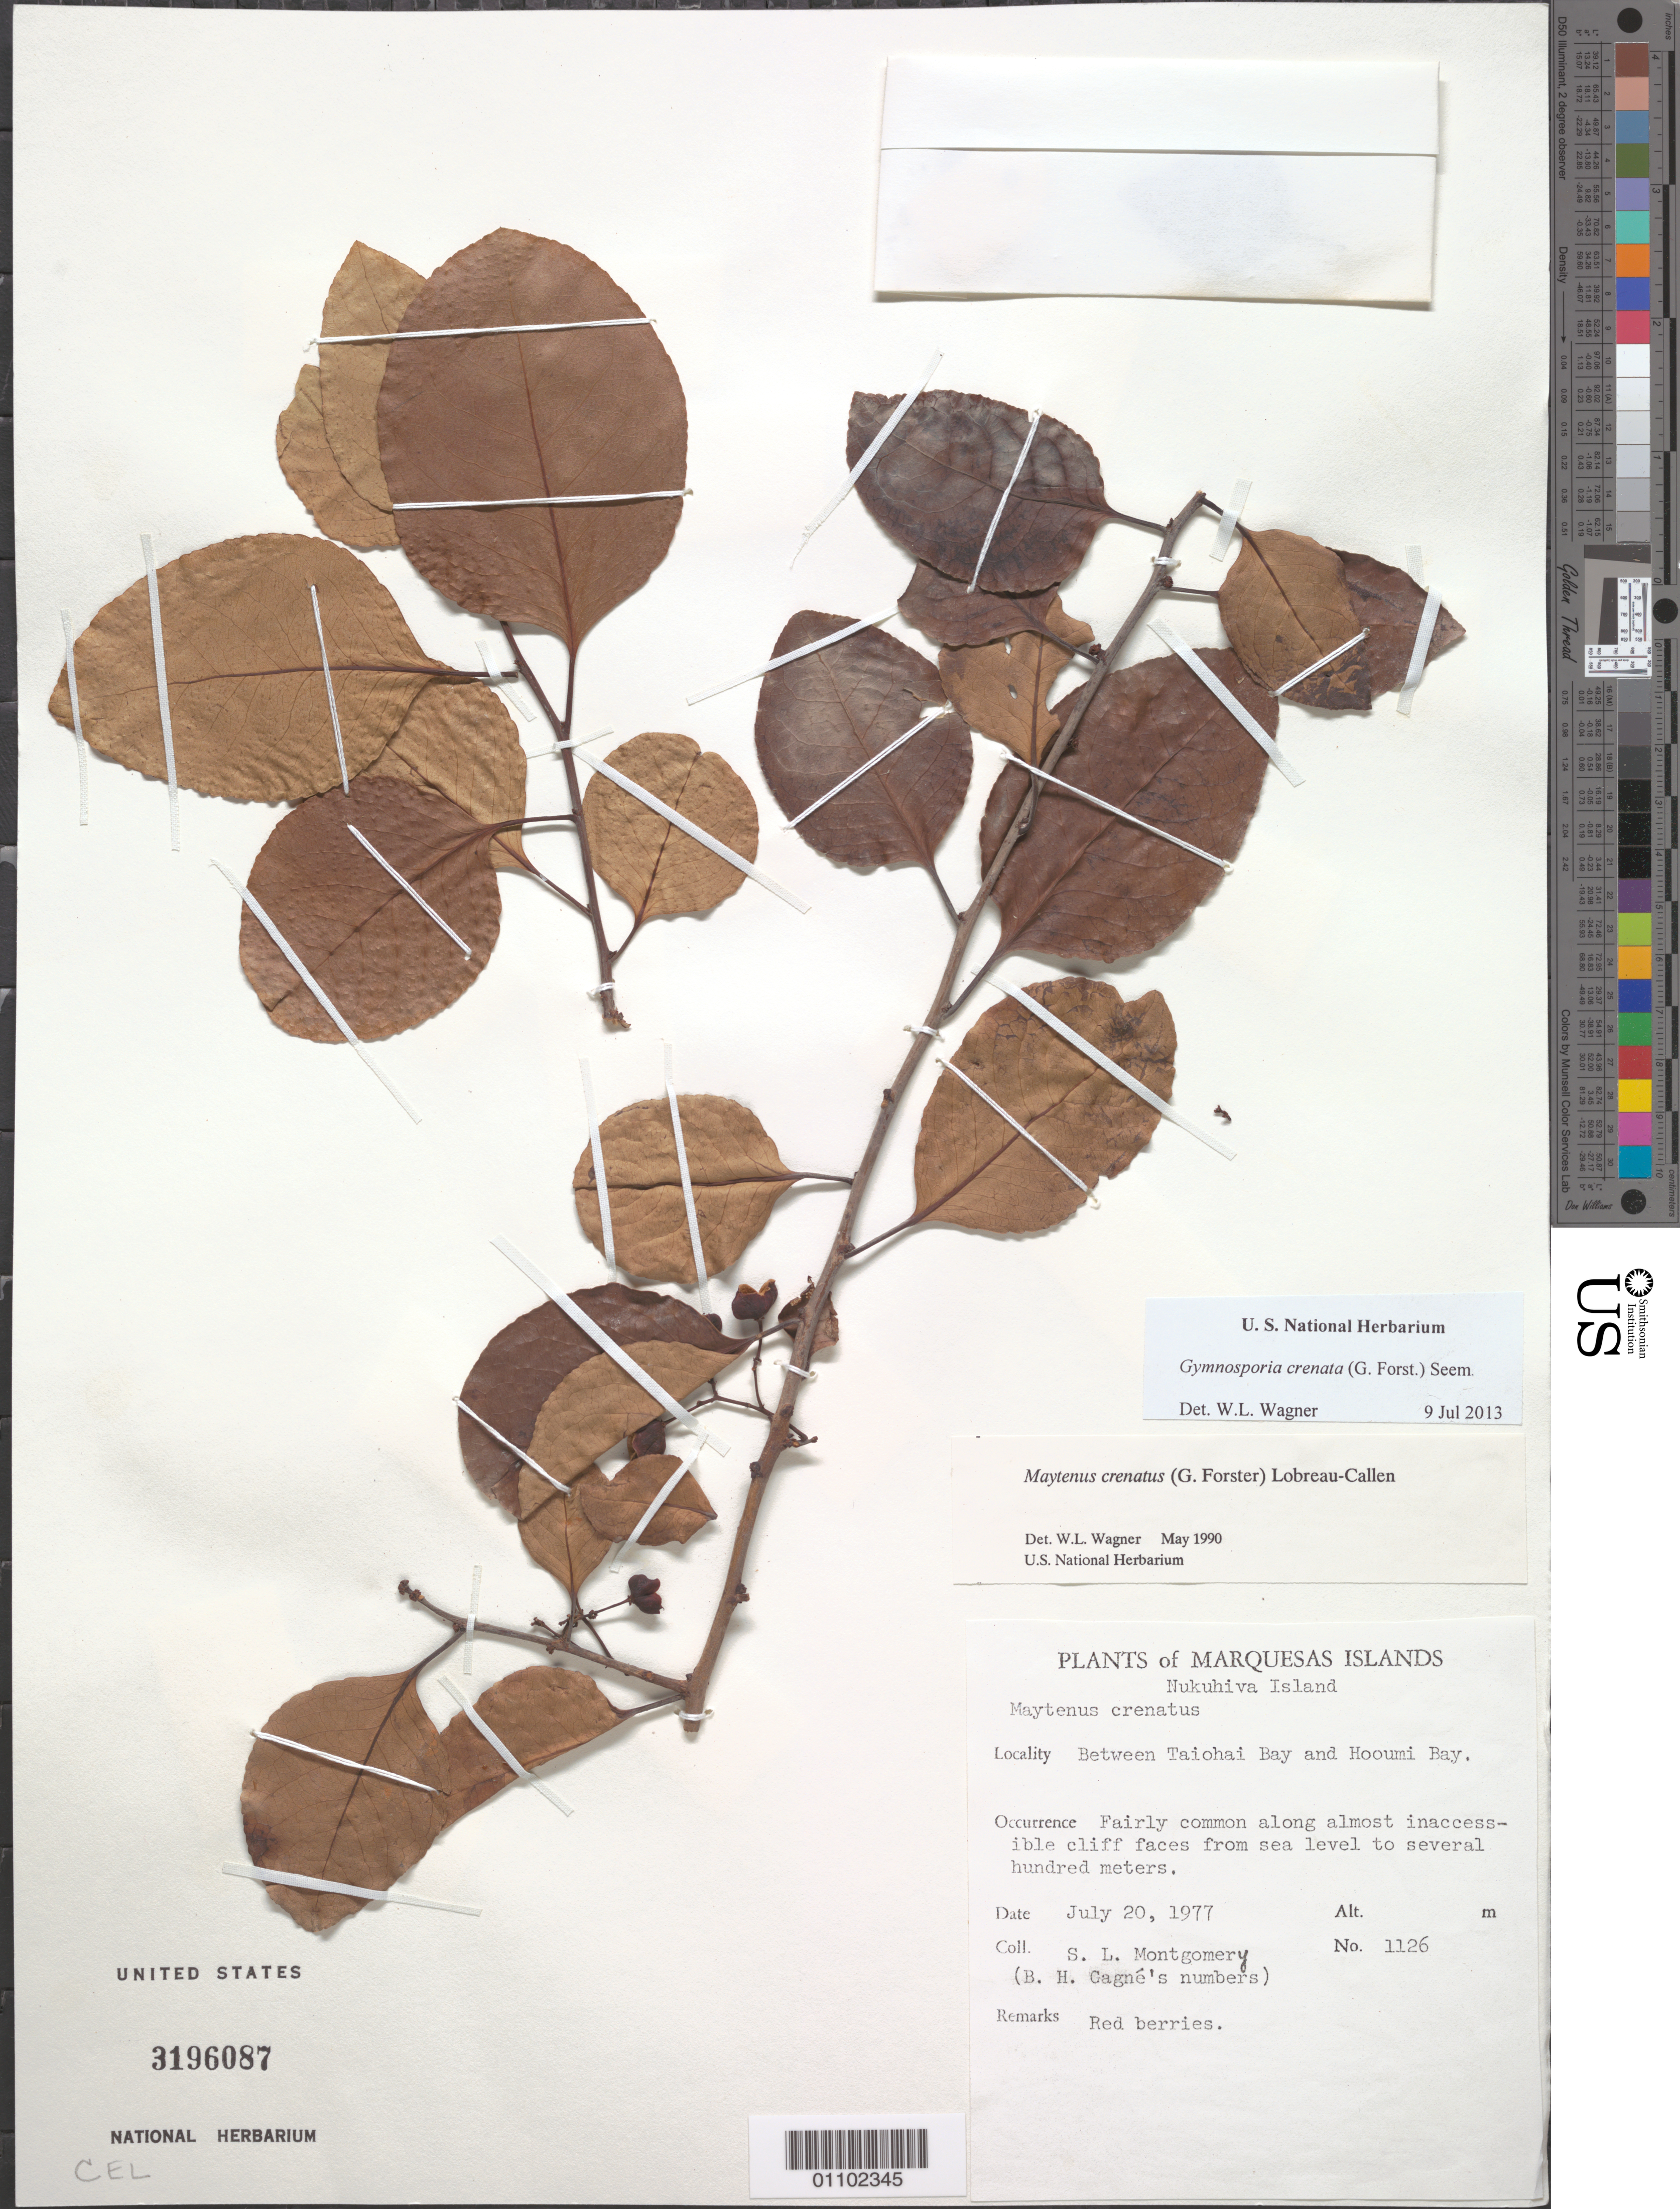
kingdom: Plantae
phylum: Tracheophyta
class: Magnoliopsida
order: Celastrales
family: Celastraceae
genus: Gymnosporia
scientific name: Gymnosporia crenata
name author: (G. Forst.) Seem.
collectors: S. Montgomery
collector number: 1126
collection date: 1977-07-20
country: French Polynesia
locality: Marquesas Islands. Nukuhiva Island. Between Taiohai Bay and Hooumi Bay.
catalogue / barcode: US 3196087